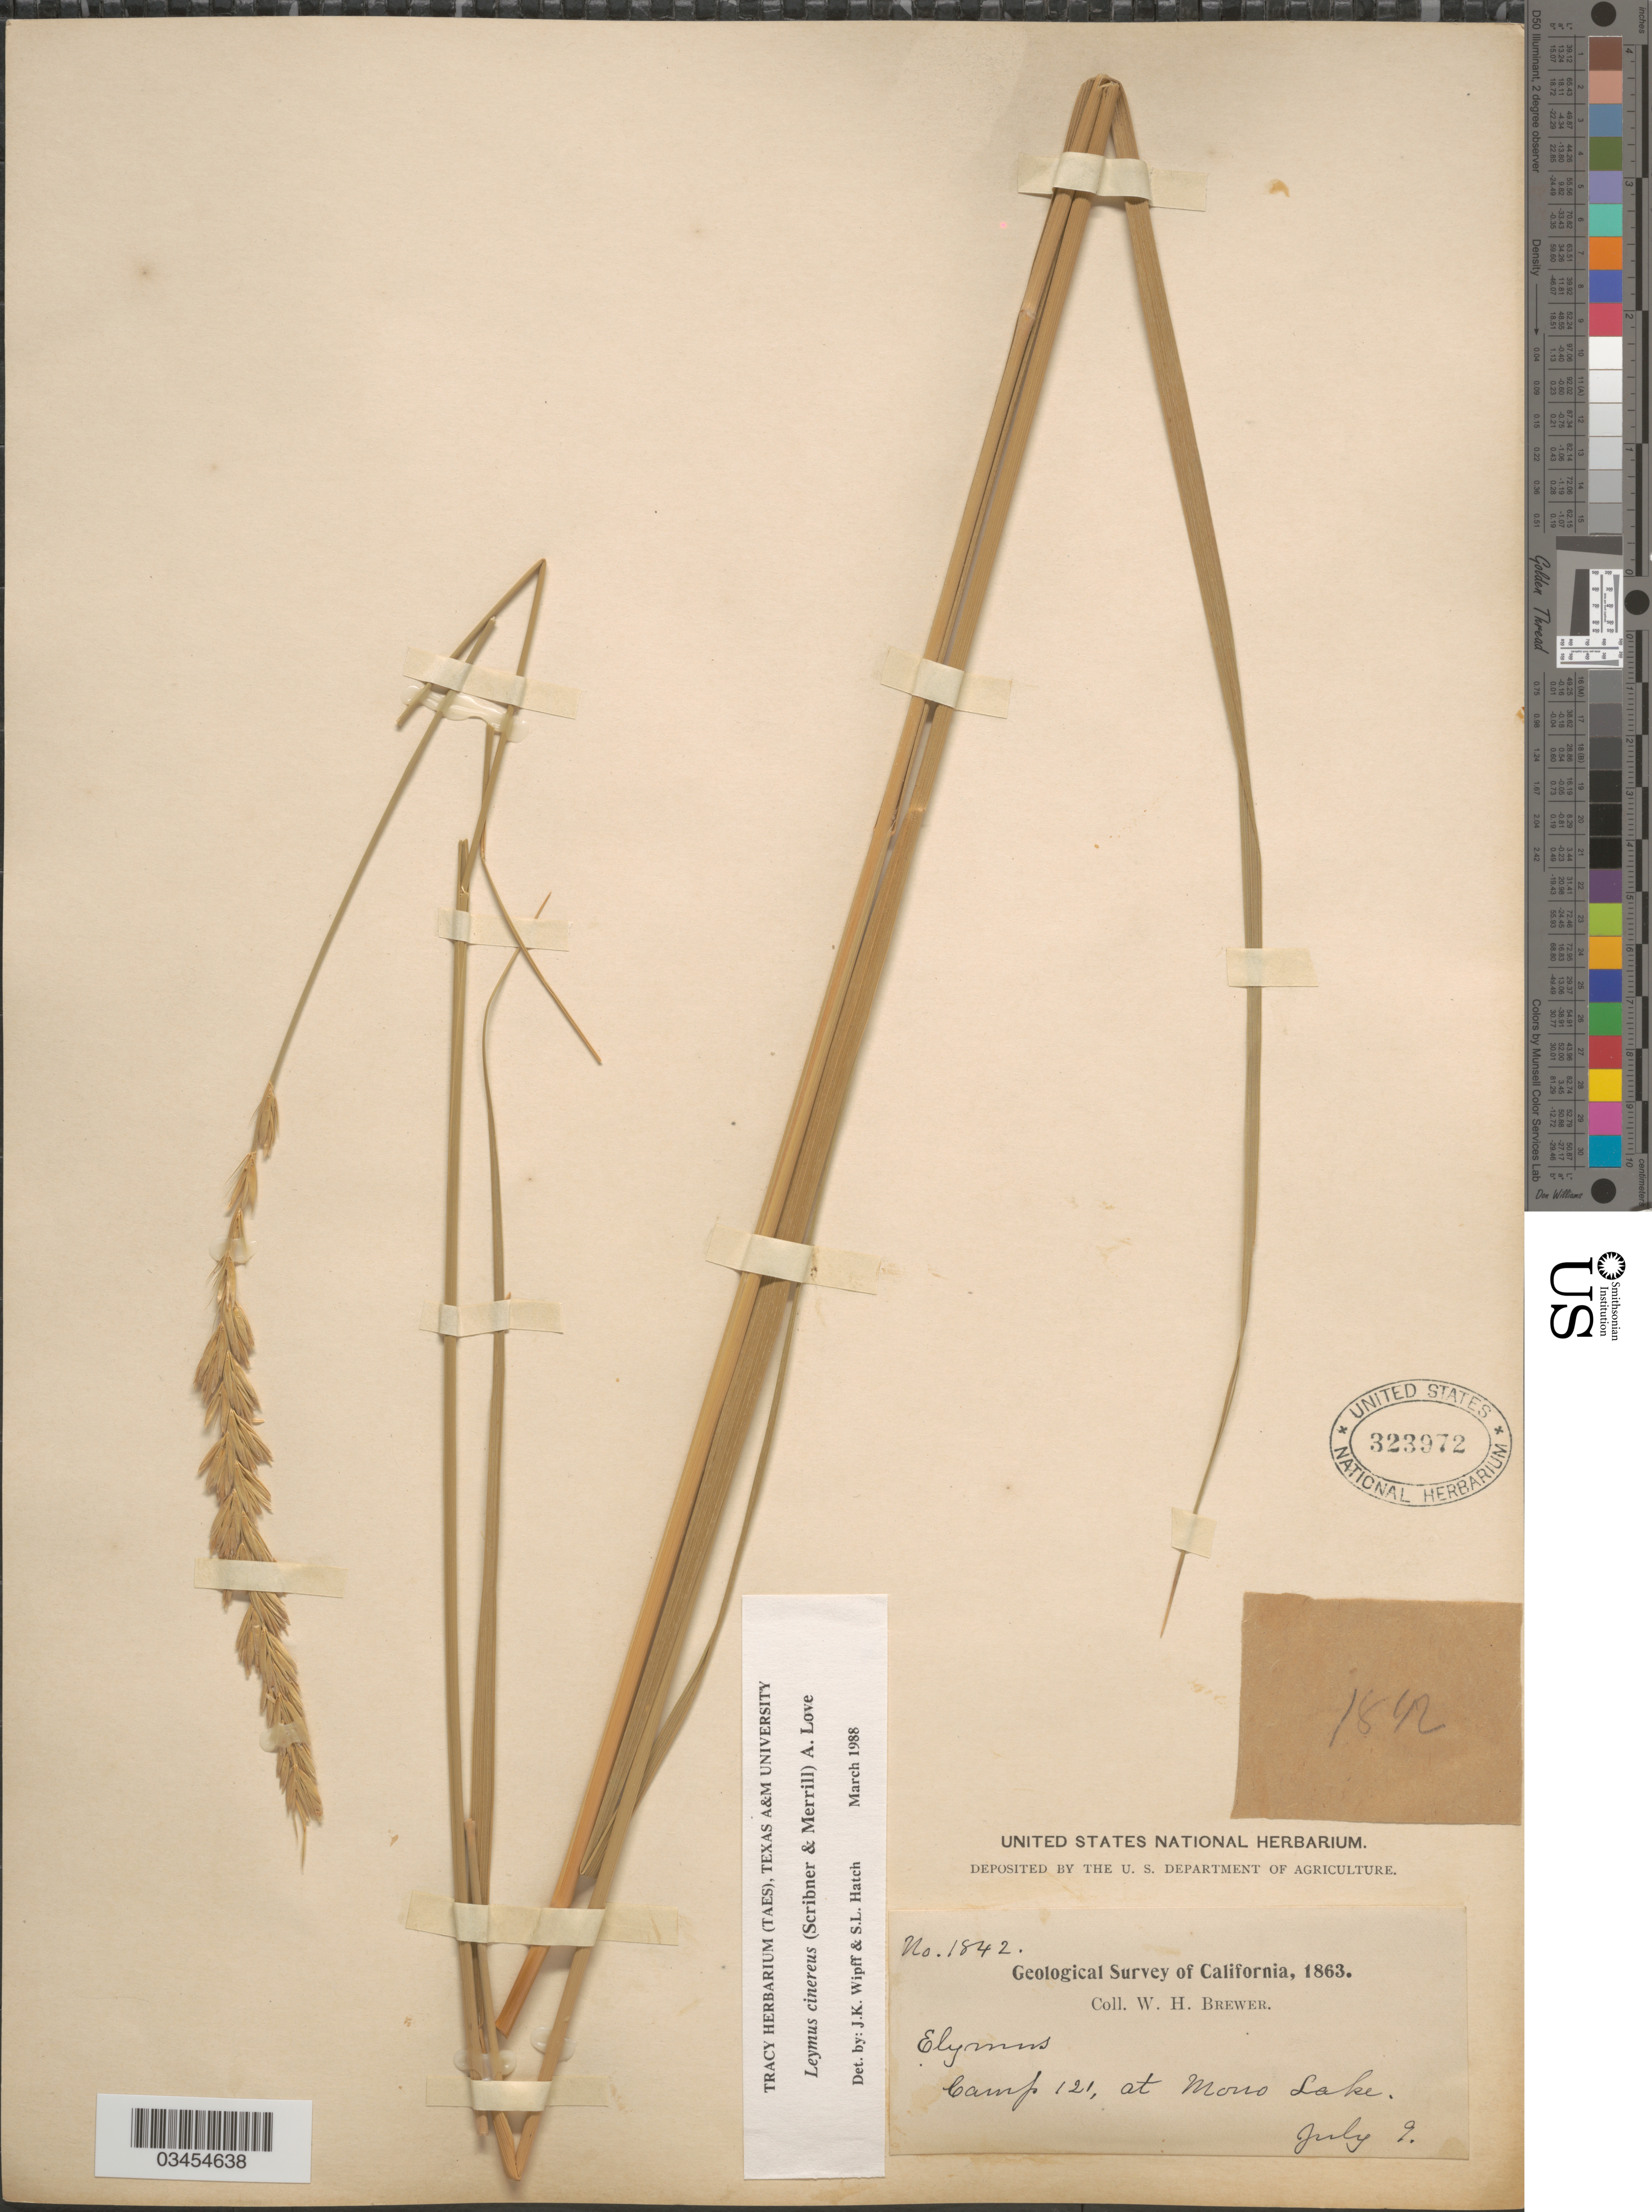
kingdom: Plantae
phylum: Tracheophyta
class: Liliopsida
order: Poales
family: Poaceae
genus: Leymus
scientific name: Leymus cinereus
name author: (Scribn. & Merr.) Á. Löve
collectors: W. H. Brewer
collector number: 1842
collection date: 1863-07-09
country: United States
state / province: California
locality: Geological Survey of California, 1863. Camp 121, at Mono Lake.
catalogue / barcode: US 323972